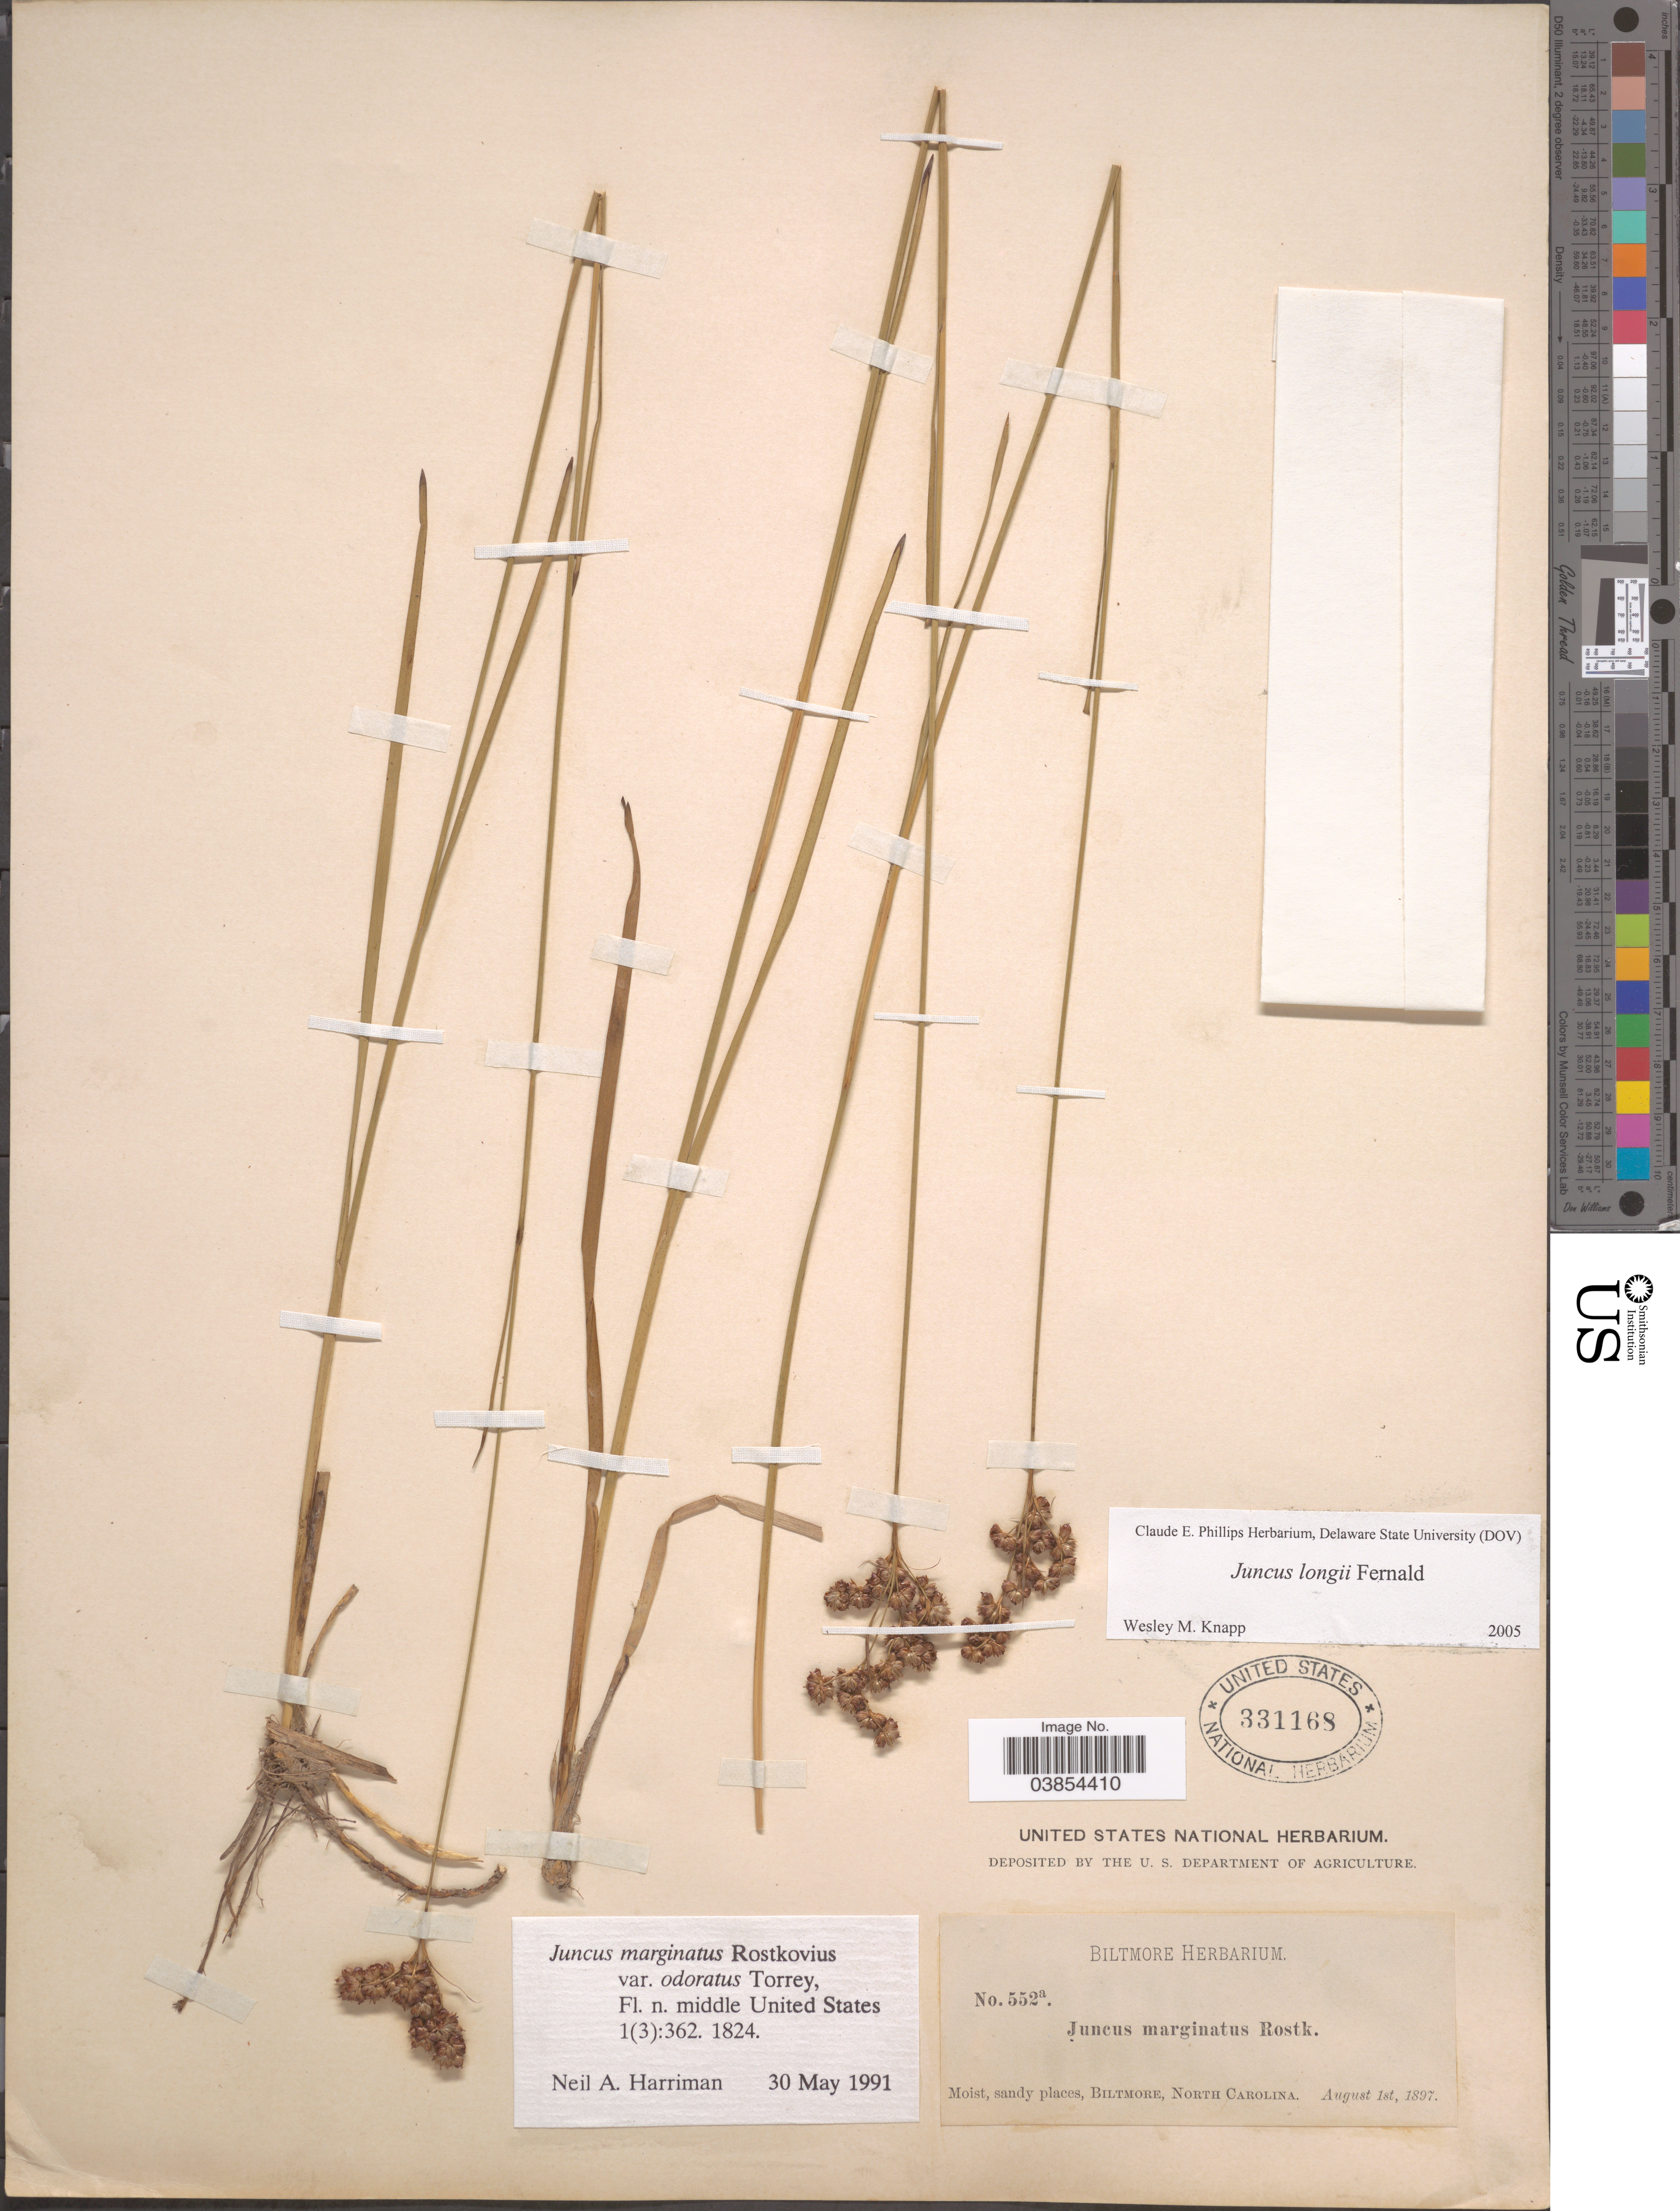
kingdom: Plantae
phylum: Tracheophyta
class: Liliopsida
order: Poales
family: Juncaceae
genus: Juncus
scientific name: Juncus longii Fernald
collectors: ex herb. Biltmore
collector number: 552a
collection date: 1897-08-01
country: United States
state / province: North Carolina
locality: Biltmore.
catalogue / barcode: US 331168